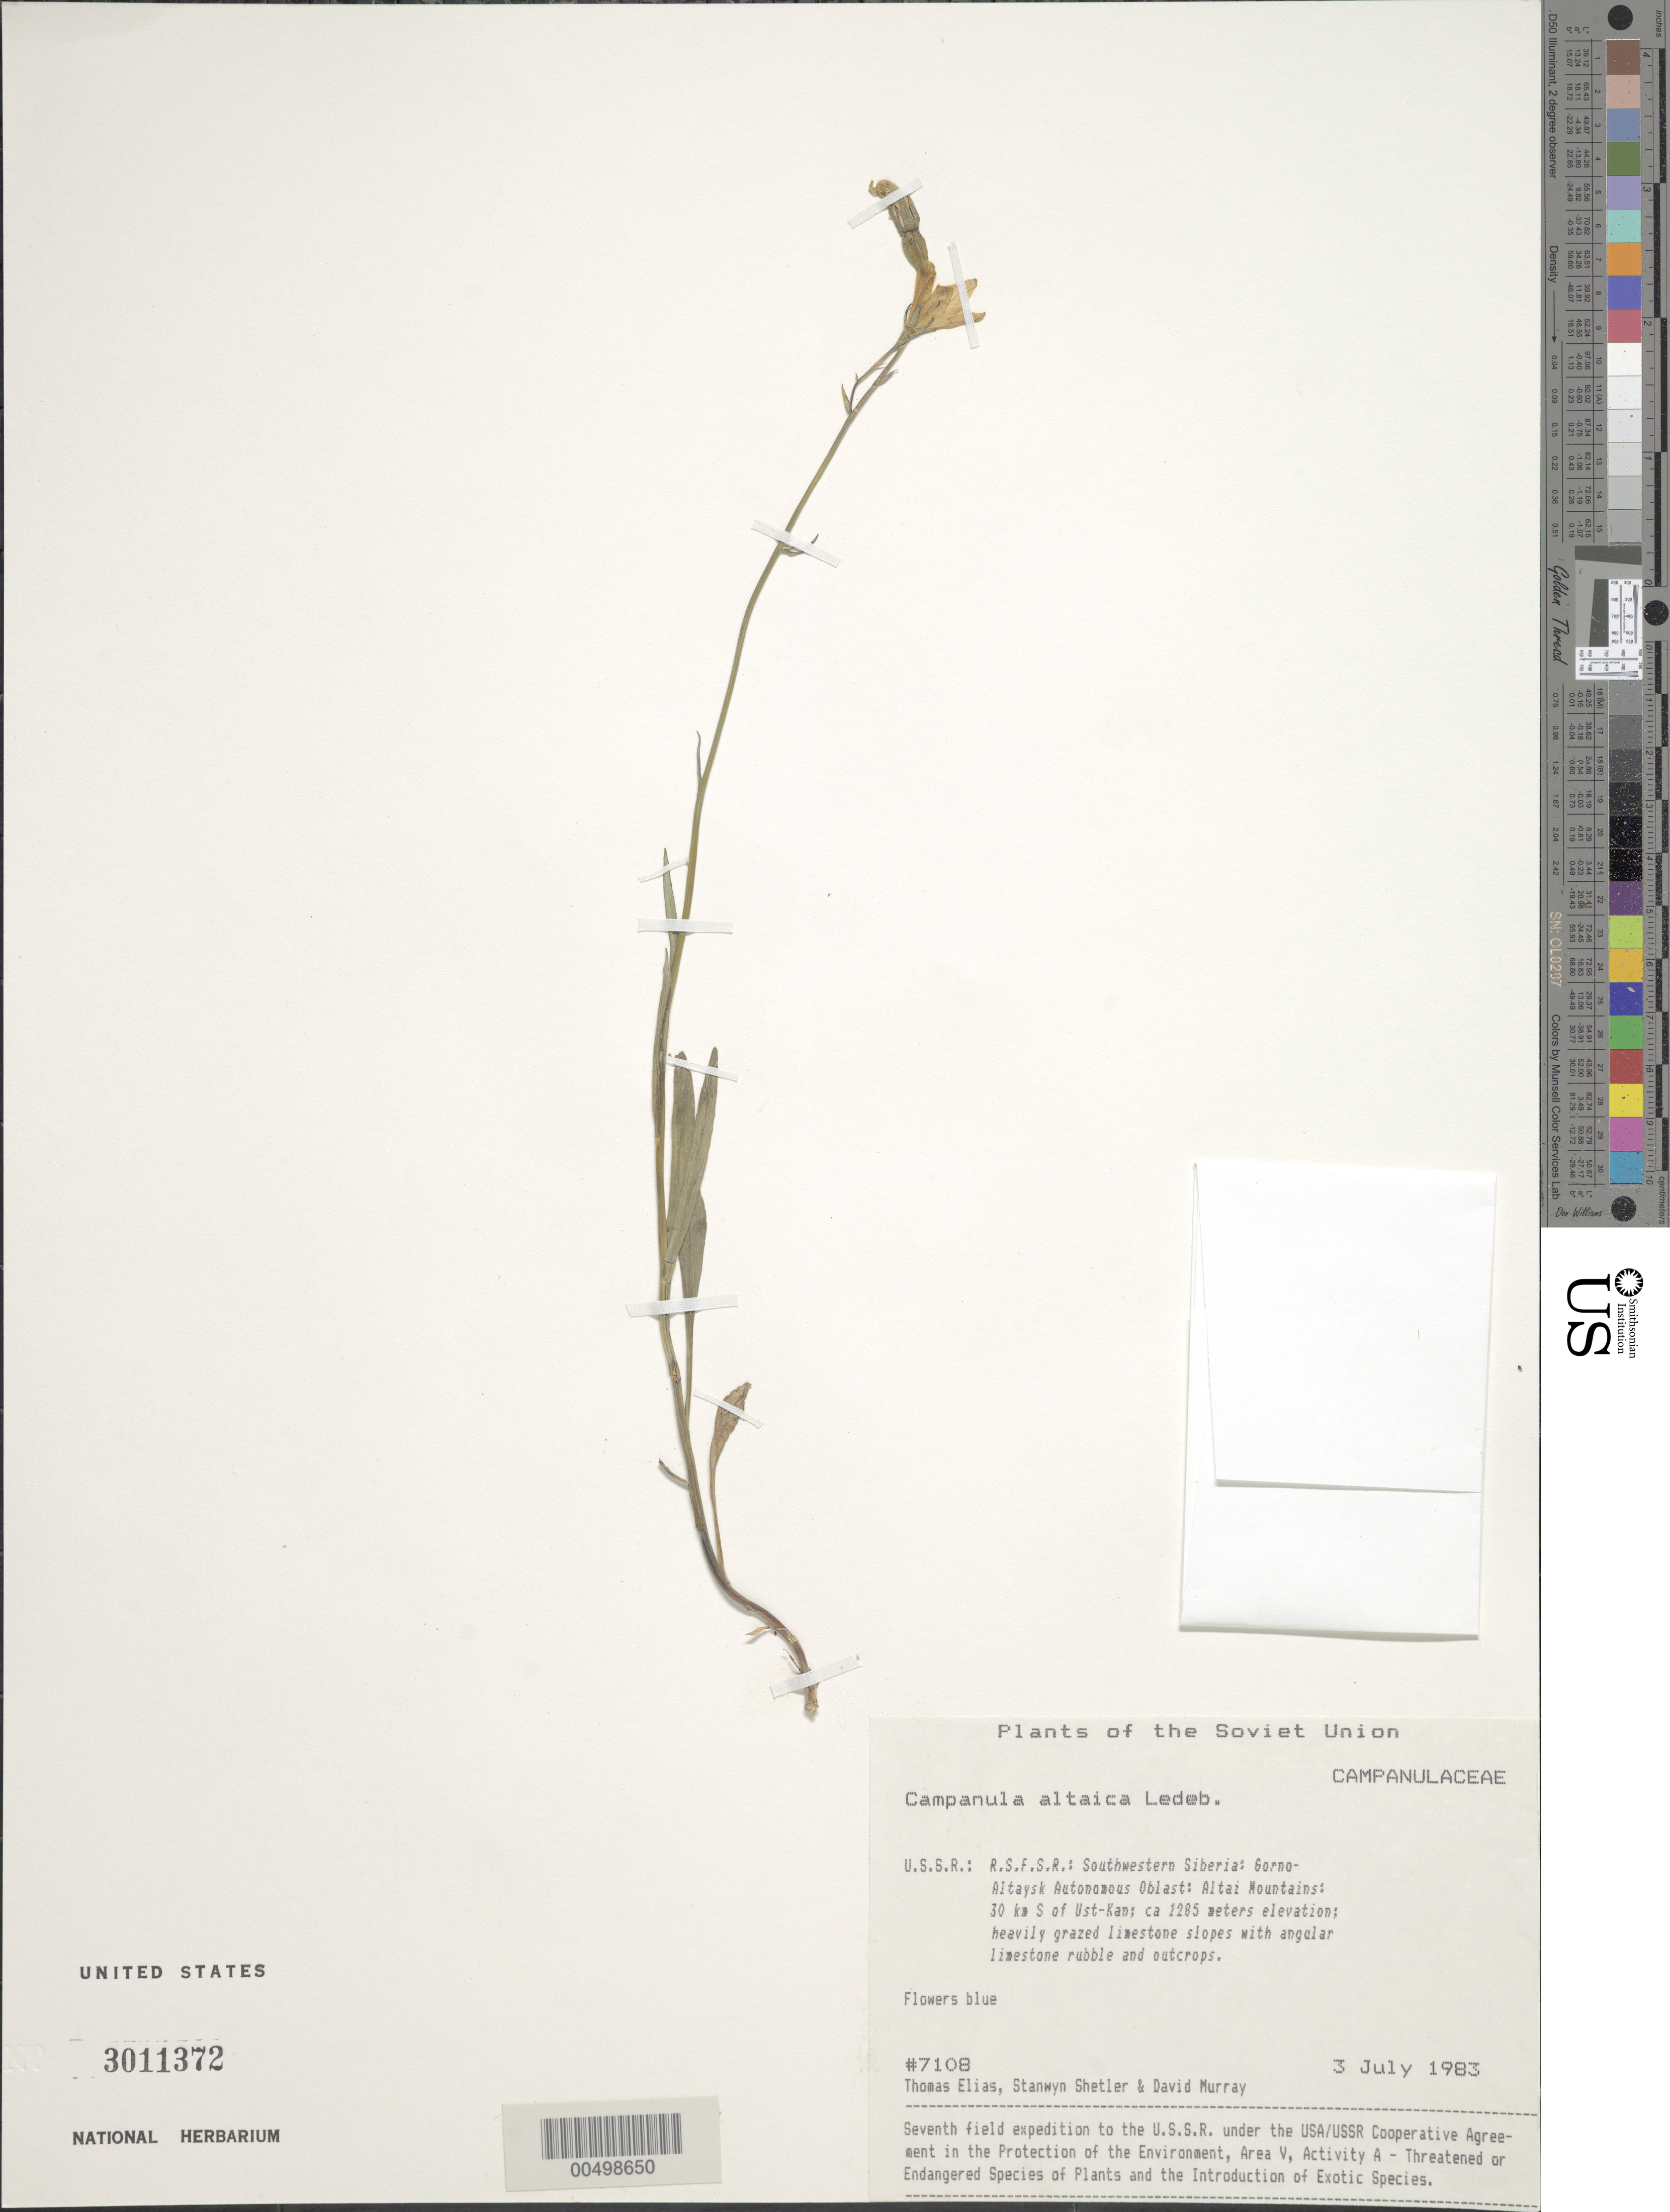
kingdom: Plantae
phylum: Tracheophyta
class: Magnoliopsida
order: Asterales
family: Campanulaceae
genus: Campanula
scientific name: Campanula altaica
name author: Ledeb.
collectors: T. Elias, S. Shetler & D. F. Murray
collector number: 7108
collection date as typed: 03 Jul 1983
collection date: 1983-07-03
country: Russian Federation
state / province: Altai Republic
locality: Altai Mountains, 30 km S of Ust-Kan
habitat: heavily grazed limestone slopes with angular limestone rubble and outcrops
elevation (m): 1285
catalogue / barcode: US 3011372